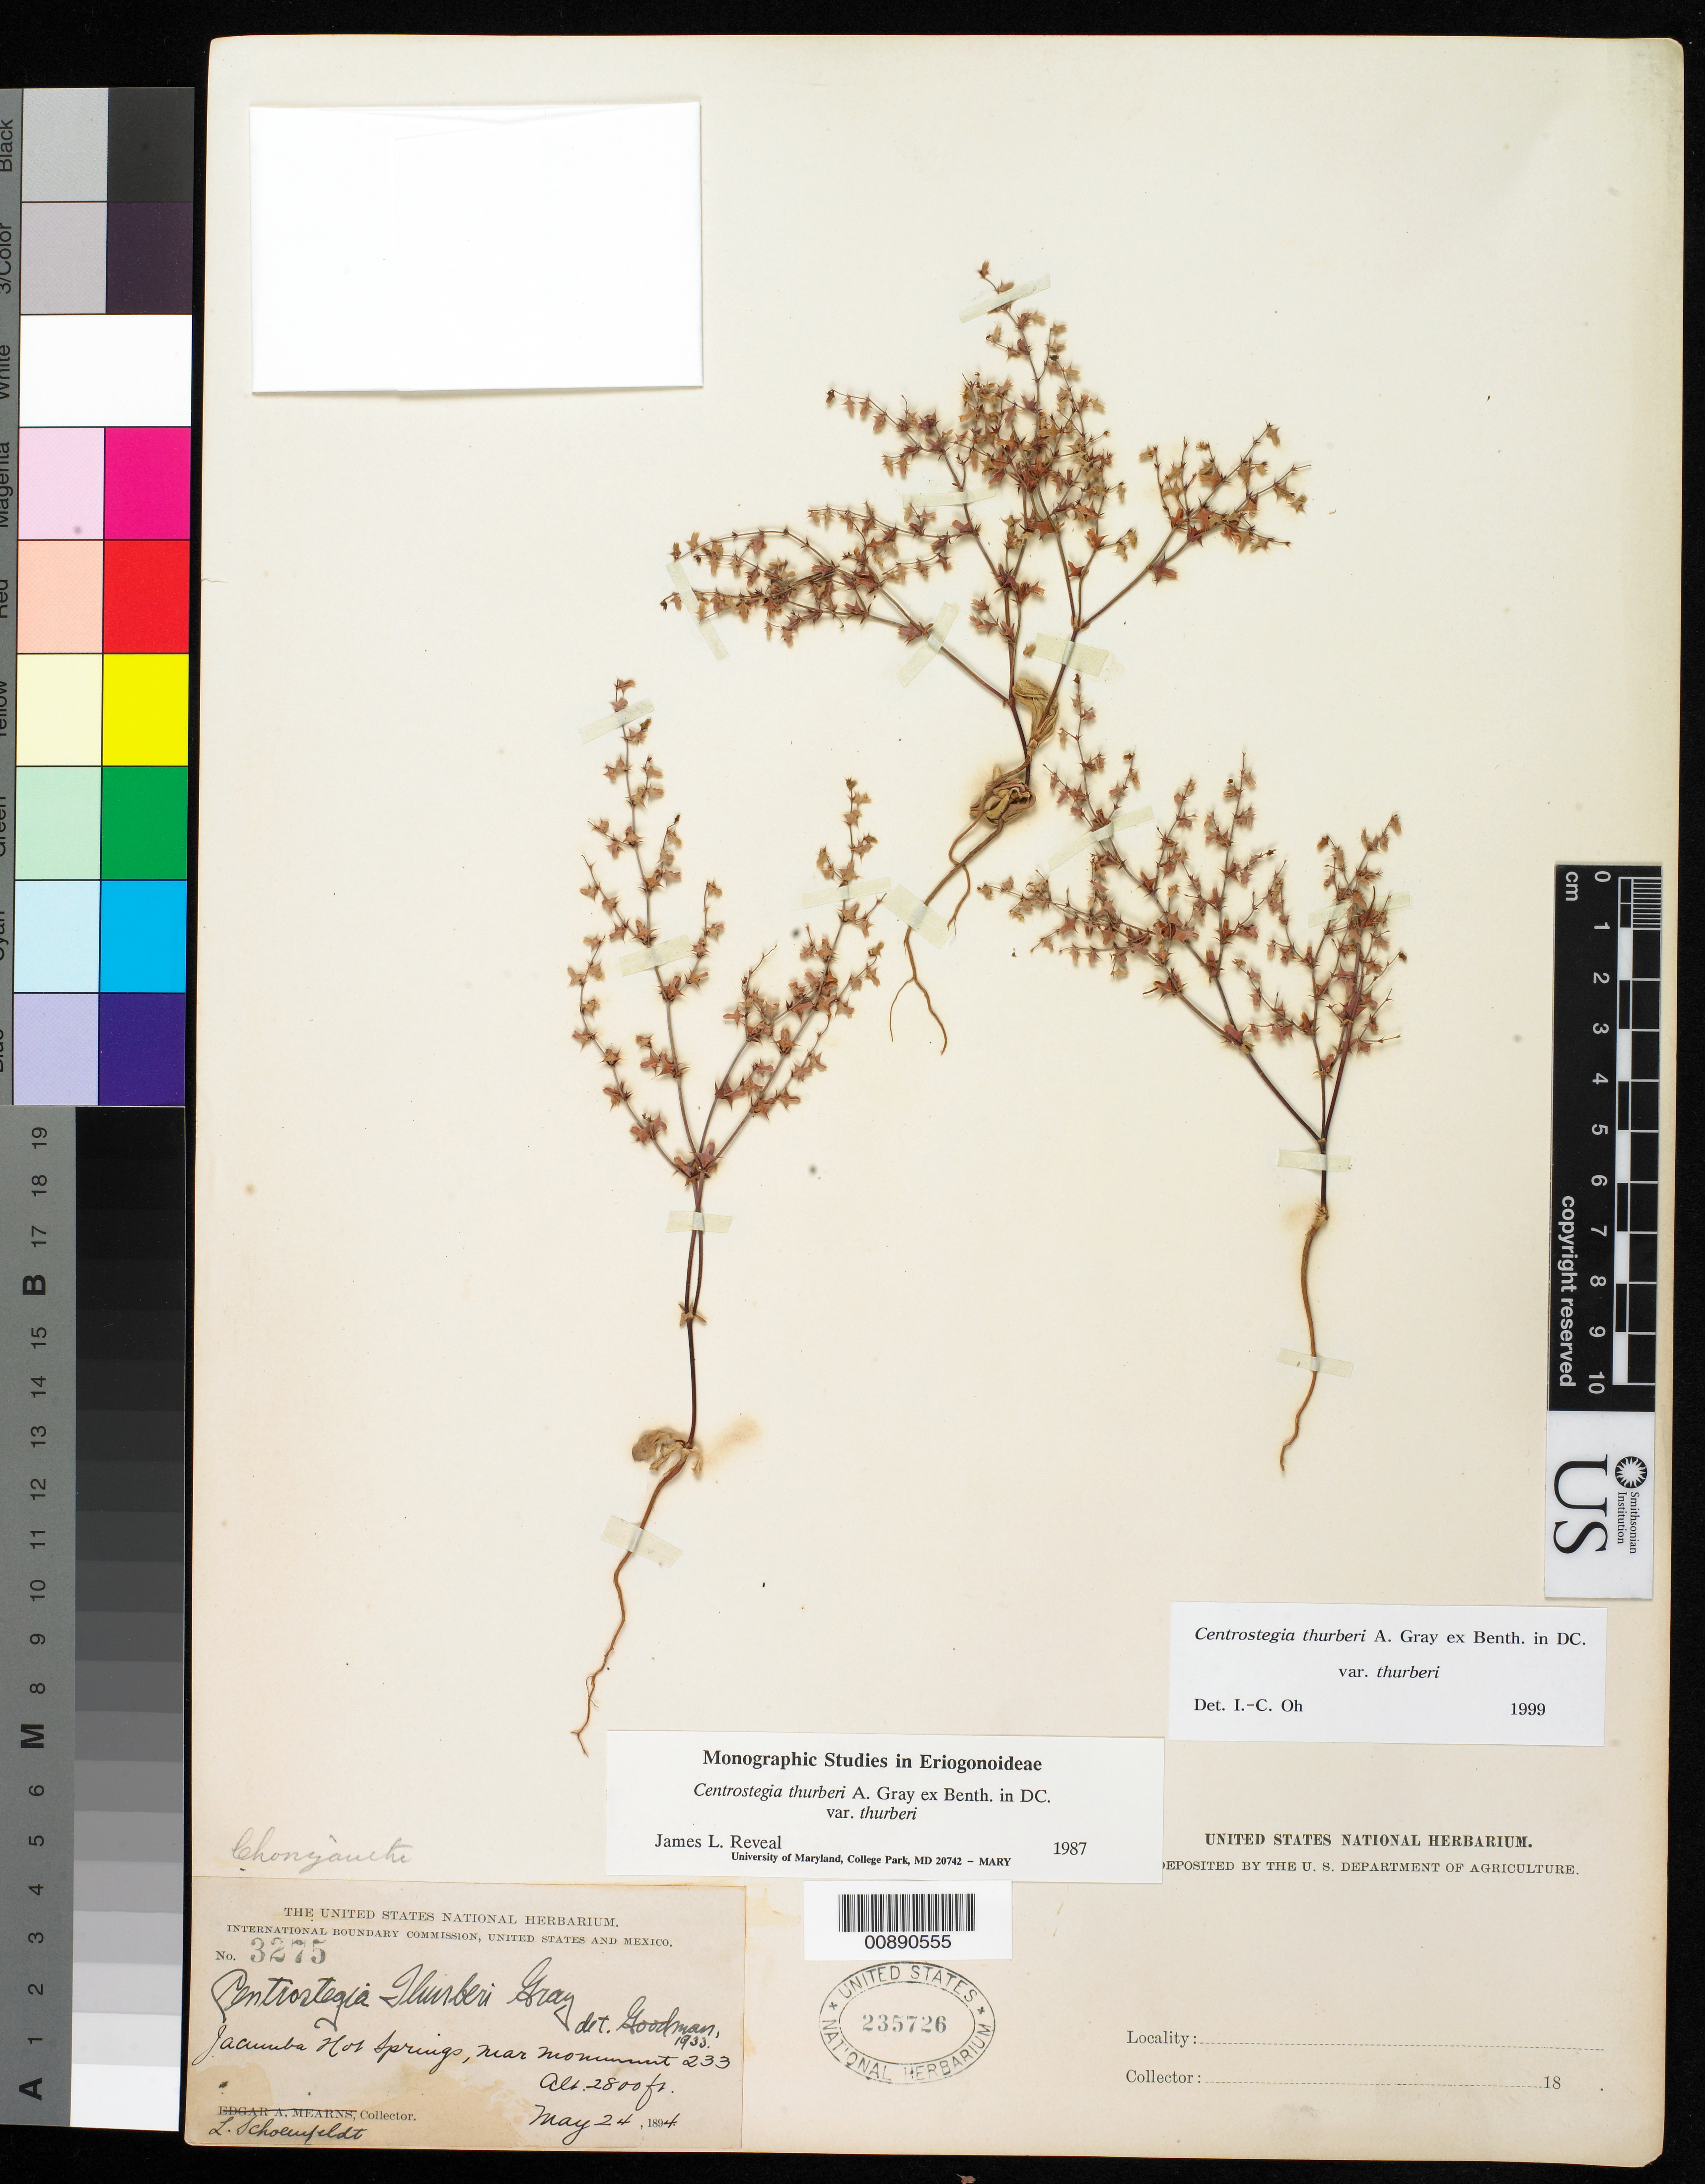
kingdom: Plantae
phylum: Tracheophyta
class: Magnoliopsida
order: Caryophyllales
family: Polygonaceae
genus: Centrostegia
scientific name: Centrostegia thurberi var. thurberi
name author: A. Gray ex Benth. in DC.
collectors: L. Schoenfeldt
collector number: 3275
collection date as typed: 24 May 1894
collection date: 1894-05-24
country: United States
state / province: California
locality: Jacumba Hot Springs, near Monument 233.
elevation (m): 853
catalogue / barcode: US 235726